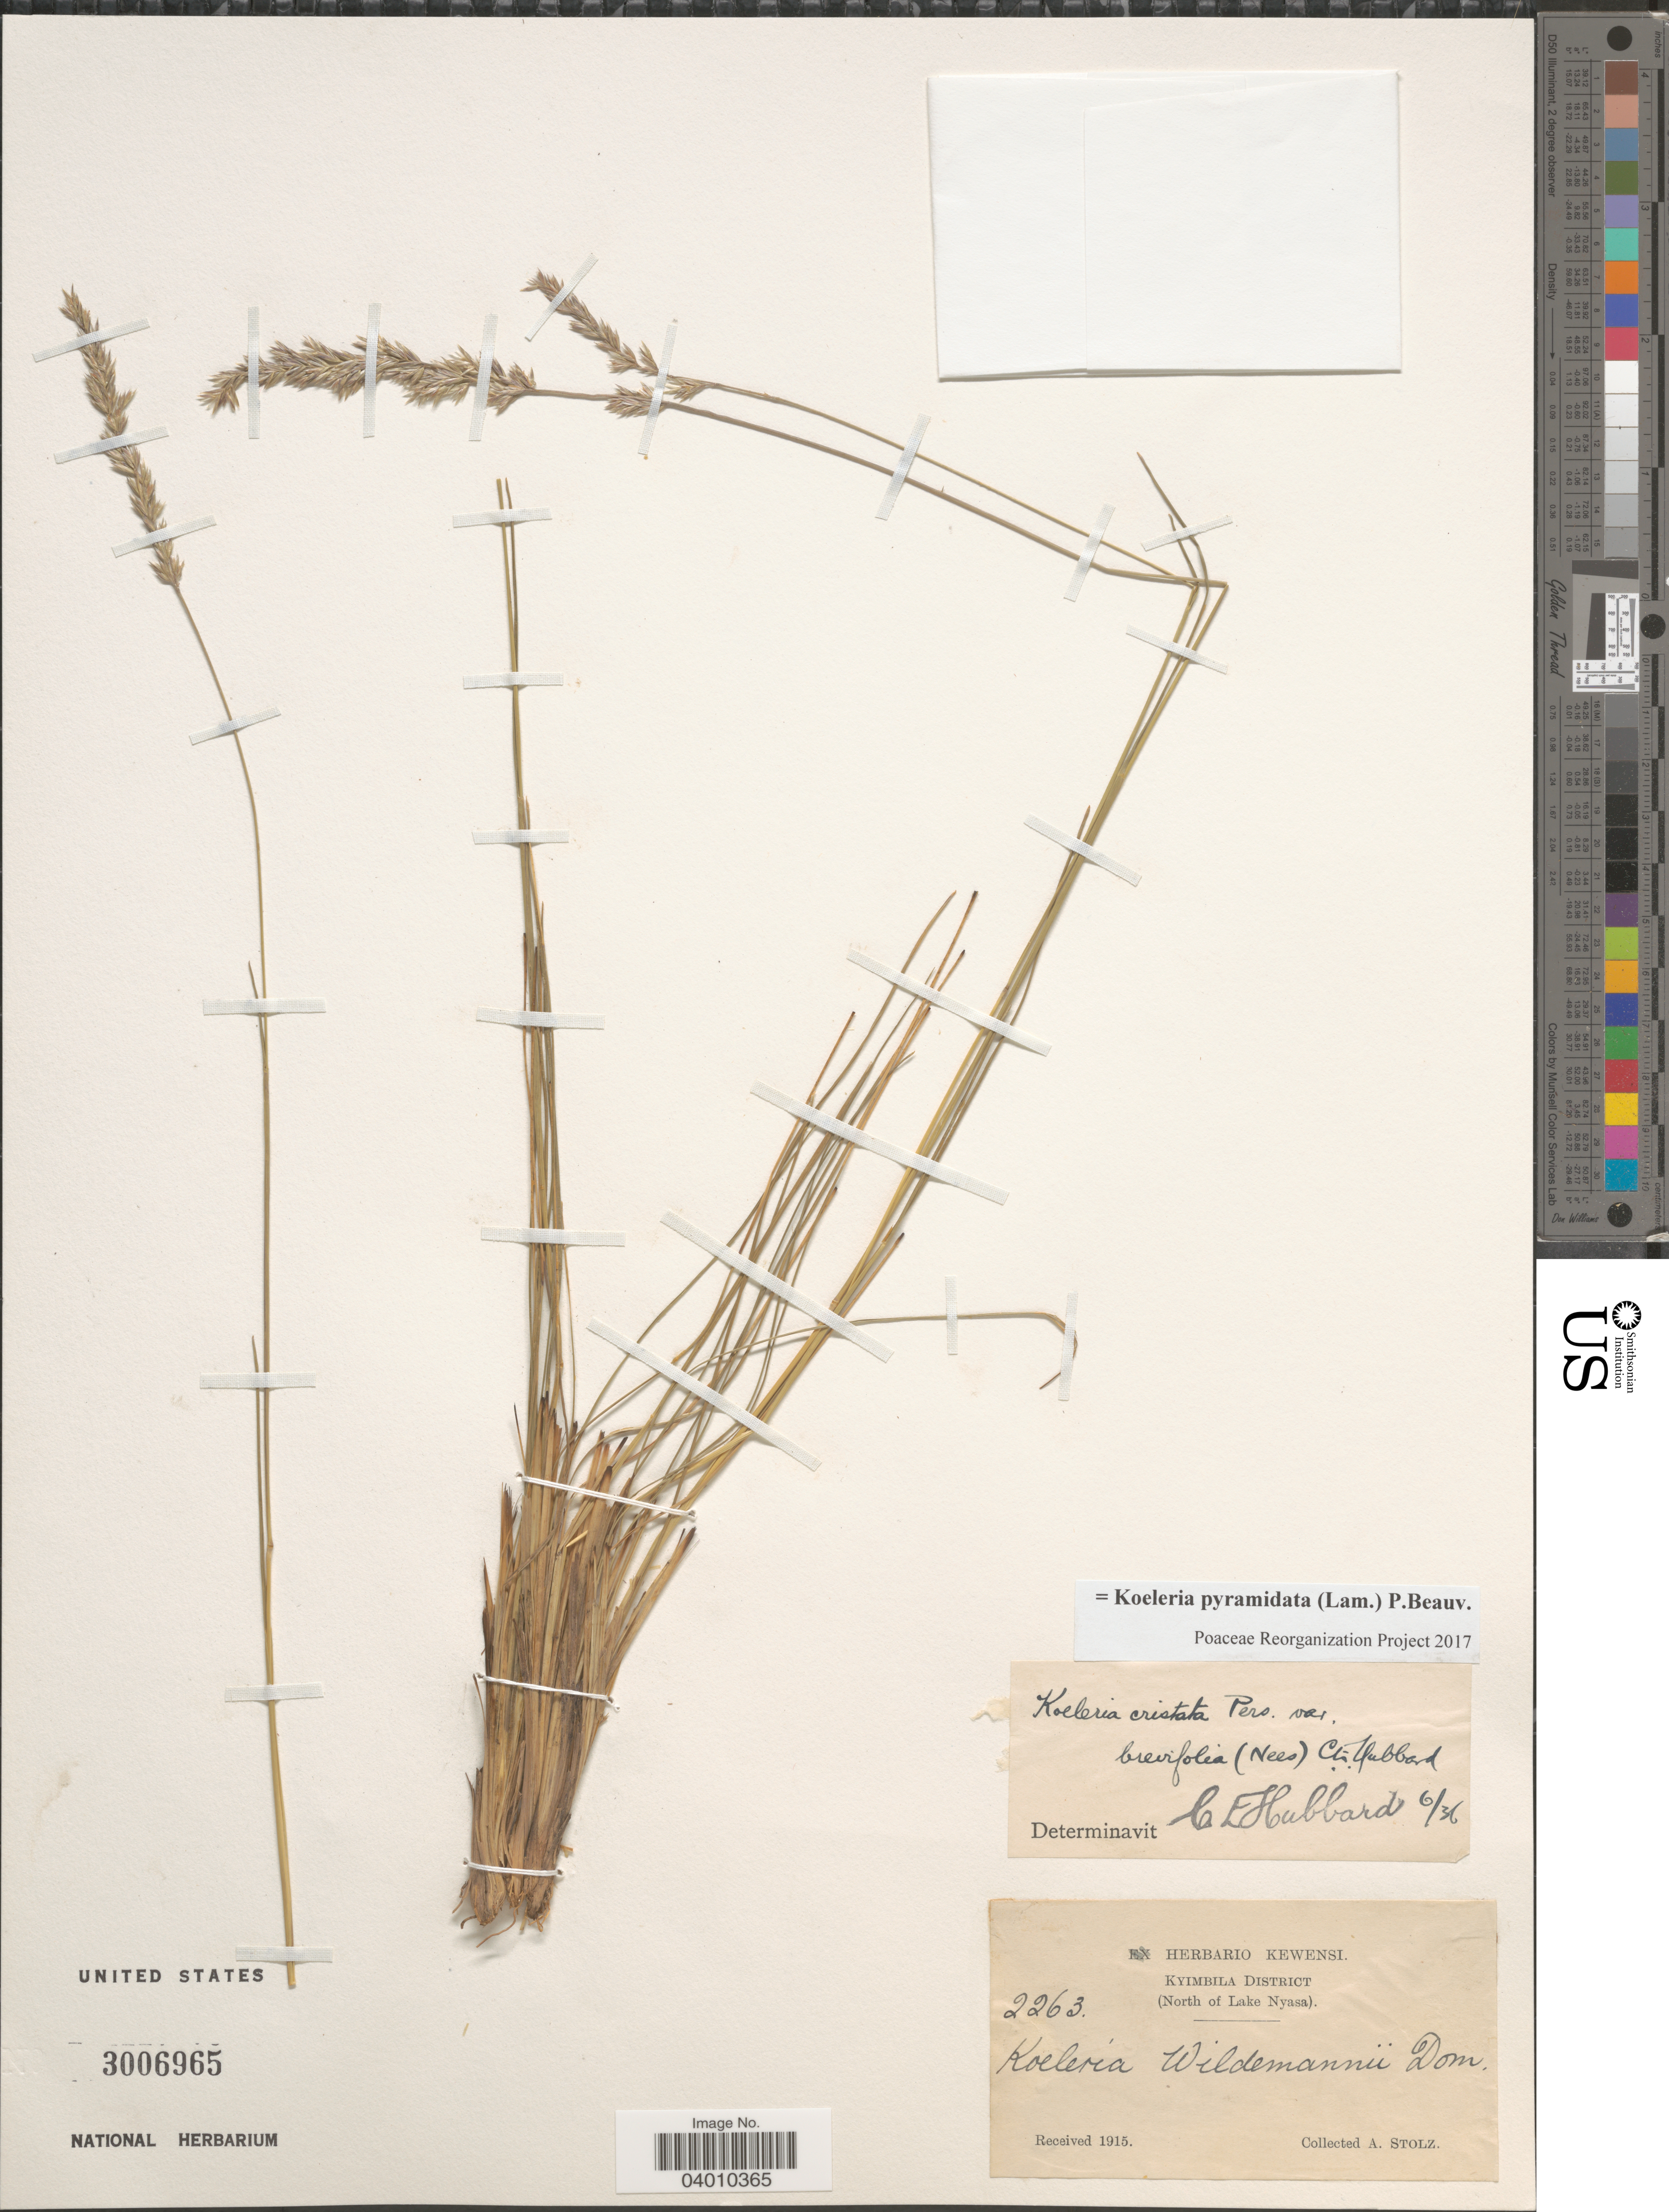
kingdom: Plantae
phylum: Tracheophyta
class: Liliopsida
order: Poales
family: Poaceae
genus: Koeleria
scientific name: Koeleria pyramidata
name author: (Lam.) P. Beauv.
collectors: A. Stolz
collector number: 2263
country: Tanzania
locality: Kyimbila District. (North of Lake Nyasa).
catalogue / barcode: US 3006965